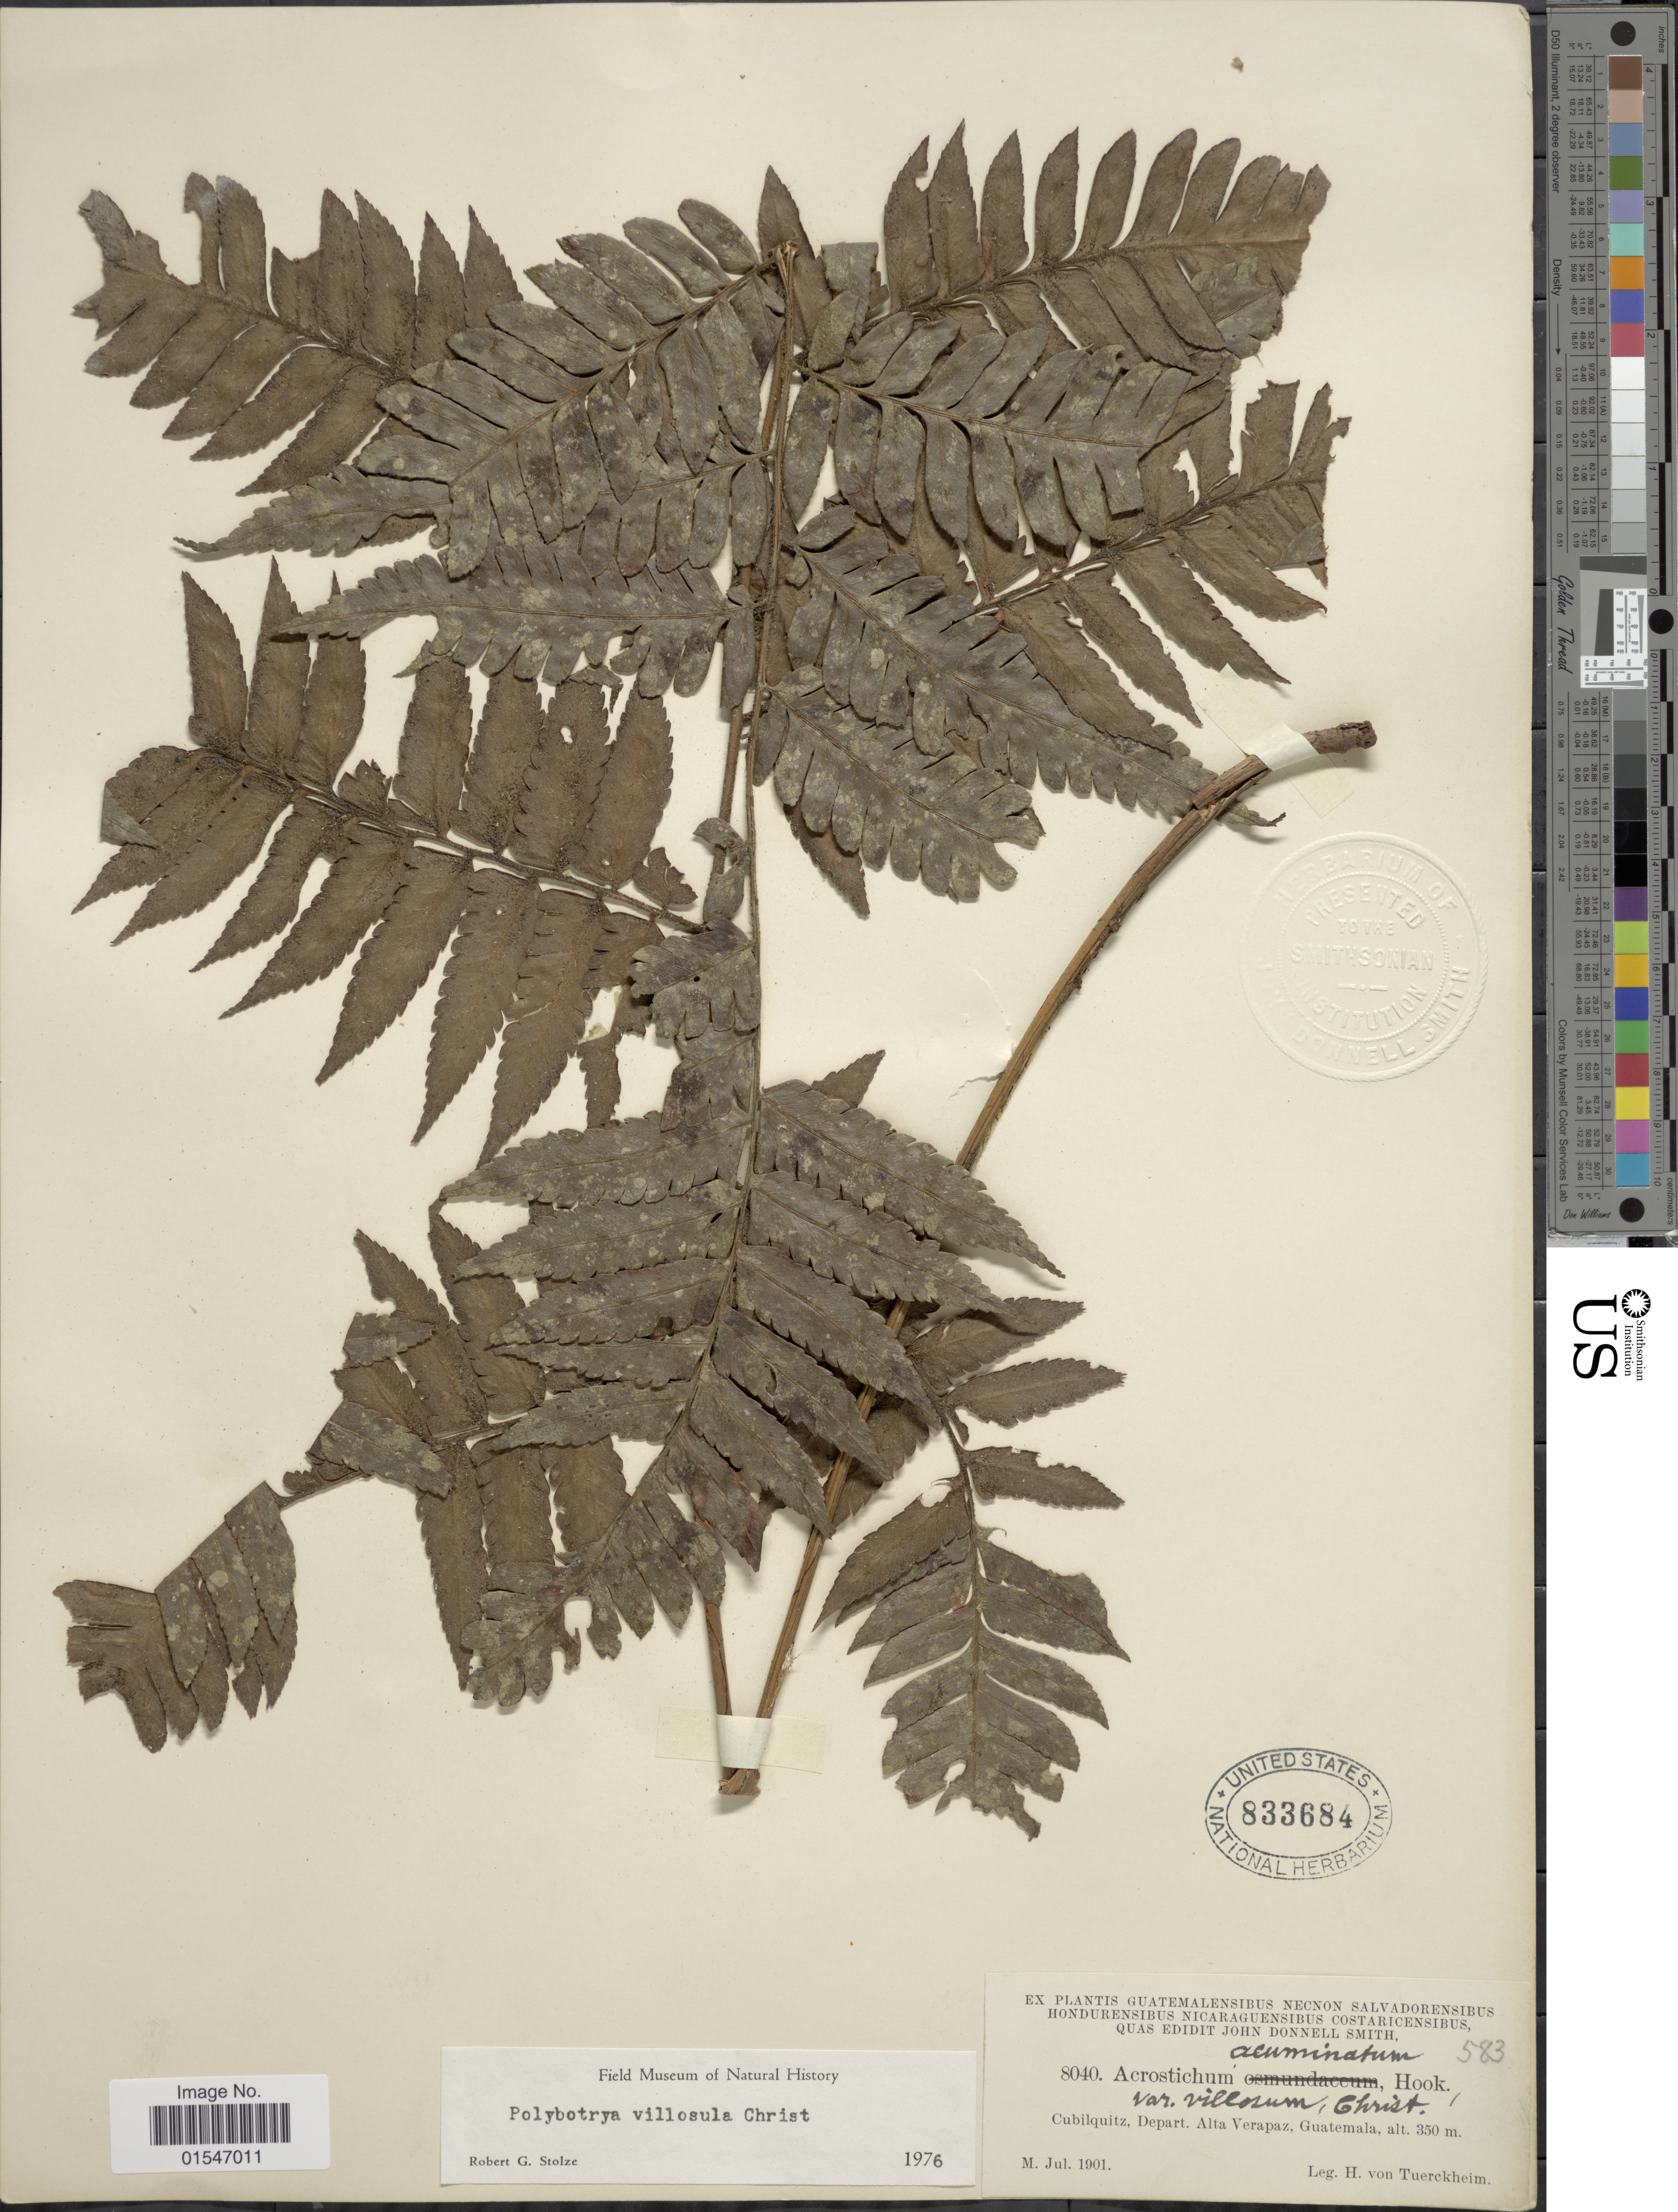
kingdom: Plantae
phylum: Tracheophyta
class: Polypodiopsida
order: Polypodiales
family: Dryopteridaceae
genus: Polybotrya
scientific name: Polybotrya caudata f. villosa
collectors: H. von Türckheim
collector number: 8040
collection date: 1901-07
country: Guatemala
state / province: Alta Verapaz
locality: Cubilquitz, Depart. Alta Vera Paz, Guatemala.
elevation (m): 350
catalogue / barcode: US 833684